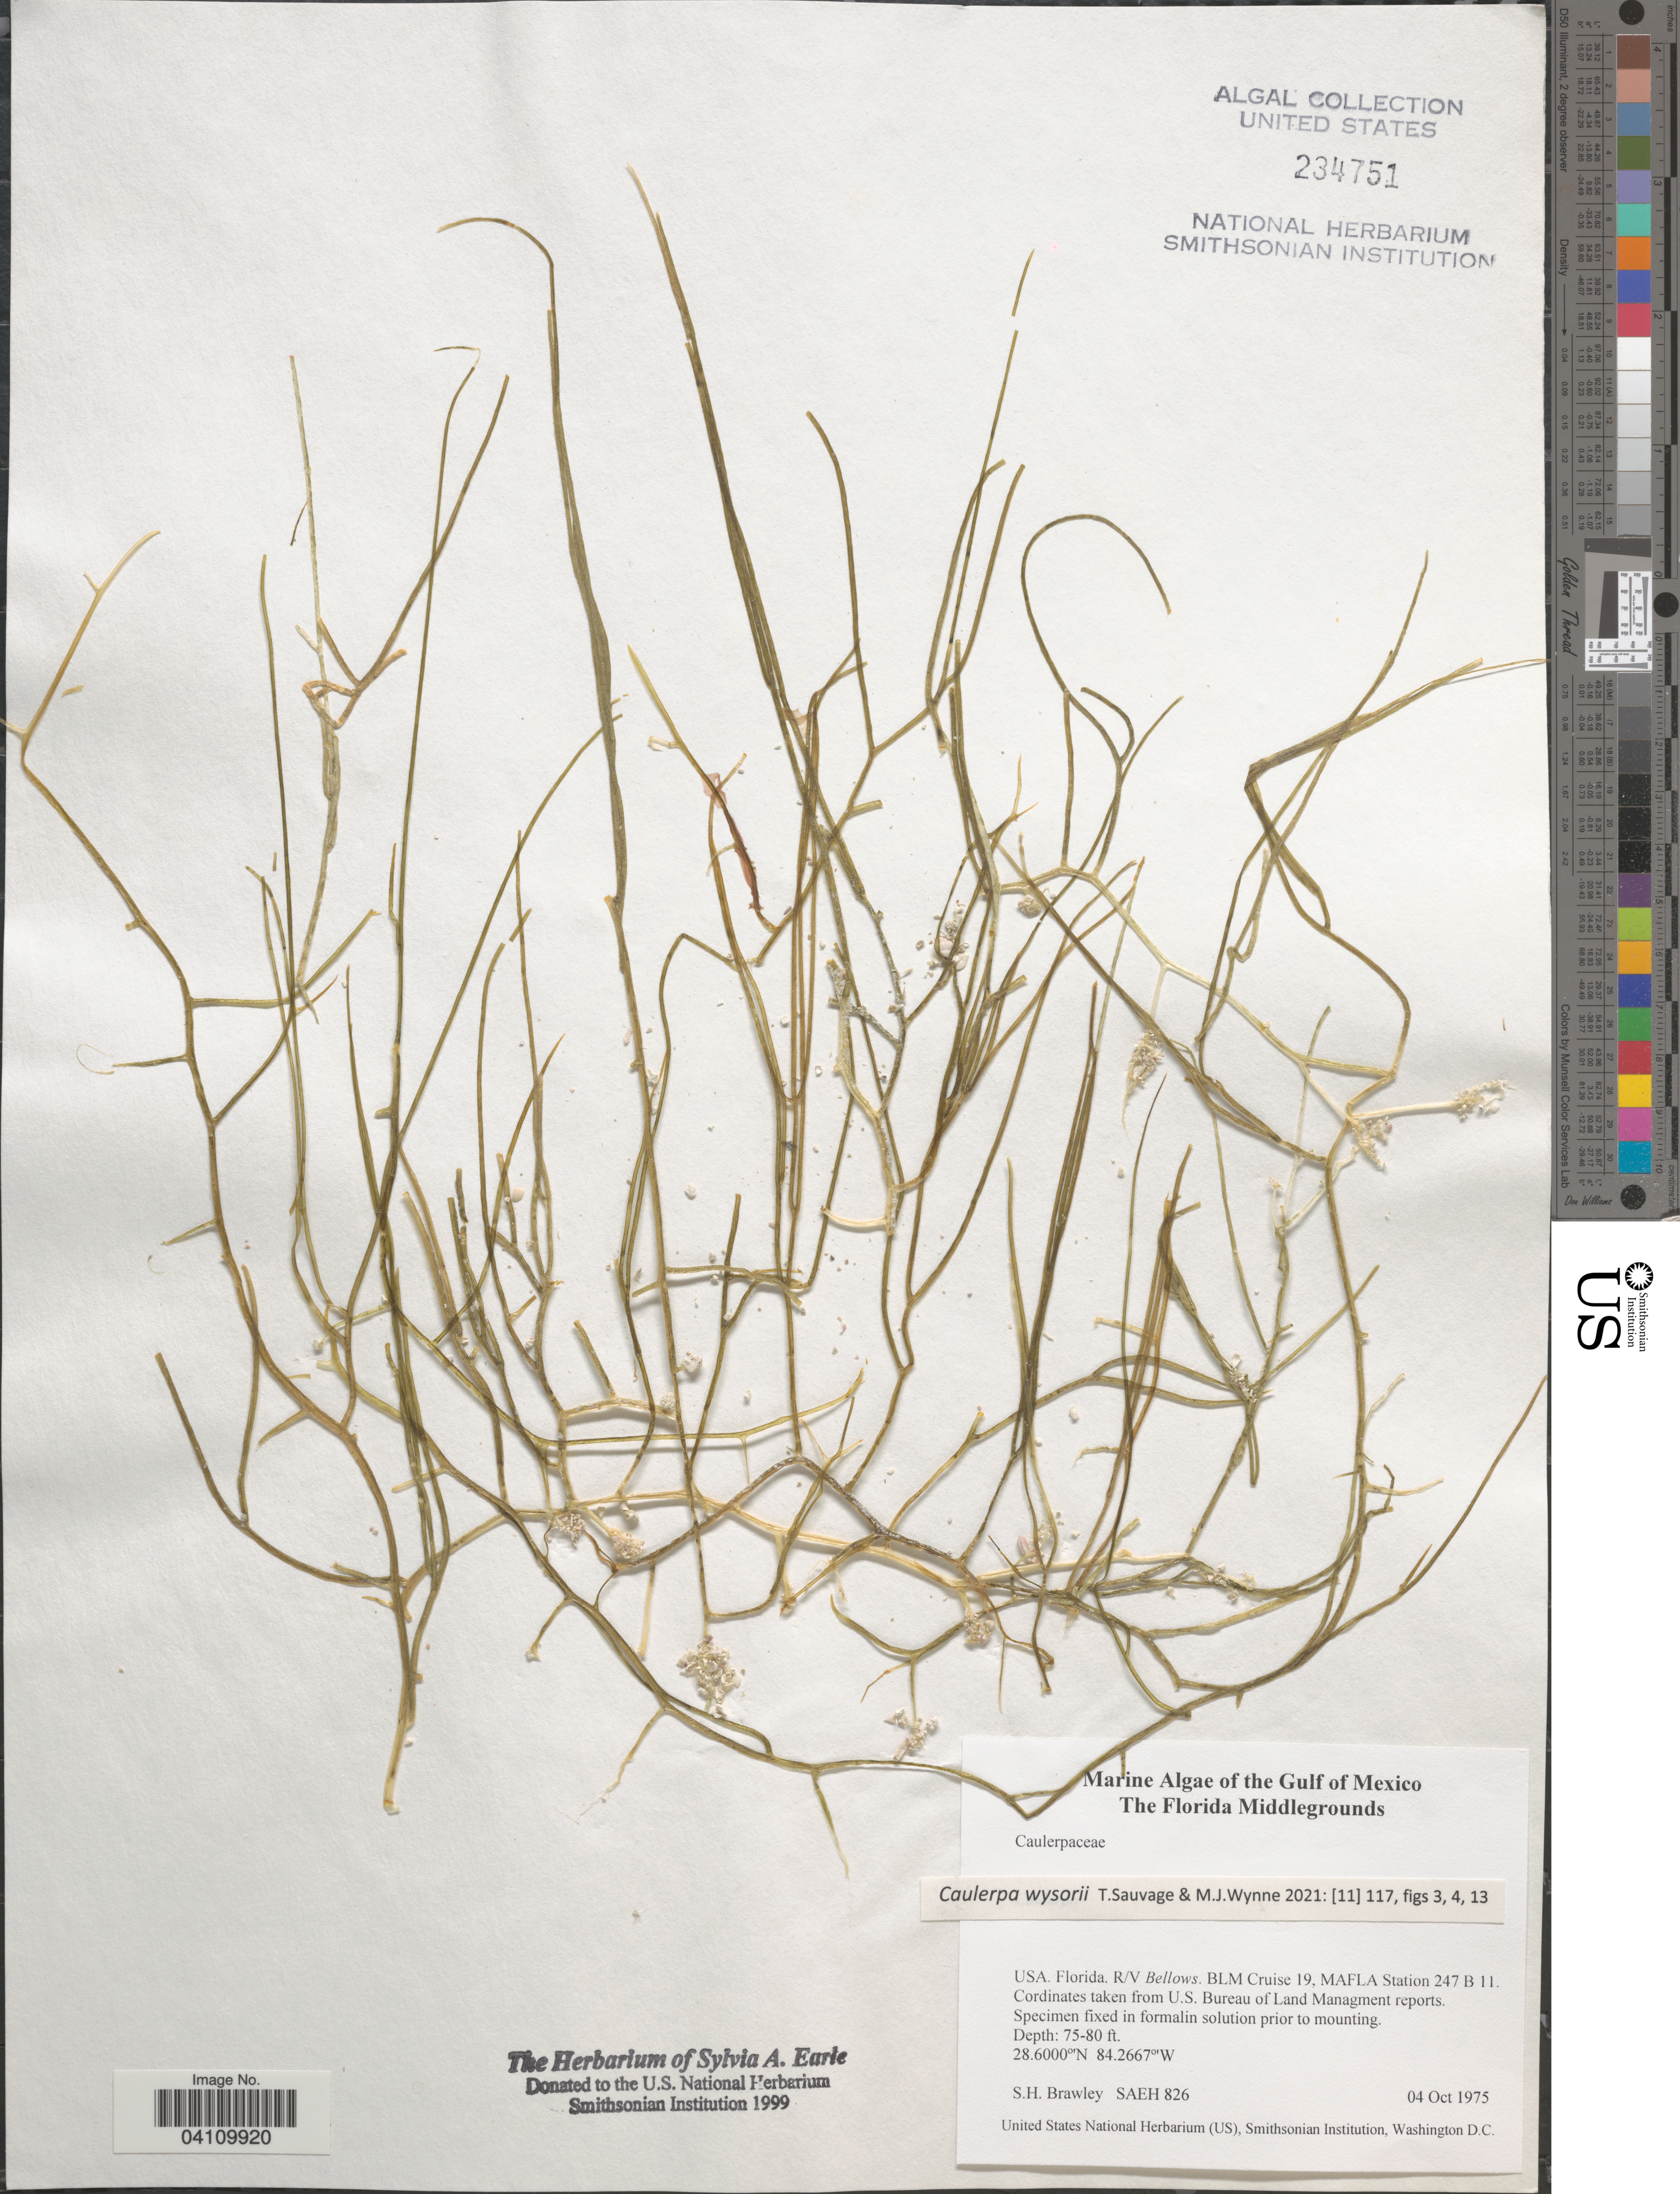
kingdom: Plantae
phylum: Chlorophyta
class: Ulvophyceae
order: Bryopsidales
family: Caulerpaceae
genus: Caulerpa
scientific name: Caulerpa wysorii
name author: Sauvage & M.J. Wynne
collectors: S. Brawley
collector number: SAEH 826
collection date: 1975-10-04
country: United States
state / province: Florida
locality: The Gulf of Mexico. The Florida Middlegrounds. R/V Bellows. BLM Cruise 19, MAFLA Station 247 B 11. Cordinates taken from U.S. Bureau of Land Managment reports [unsure placement].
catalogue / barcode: US 234751